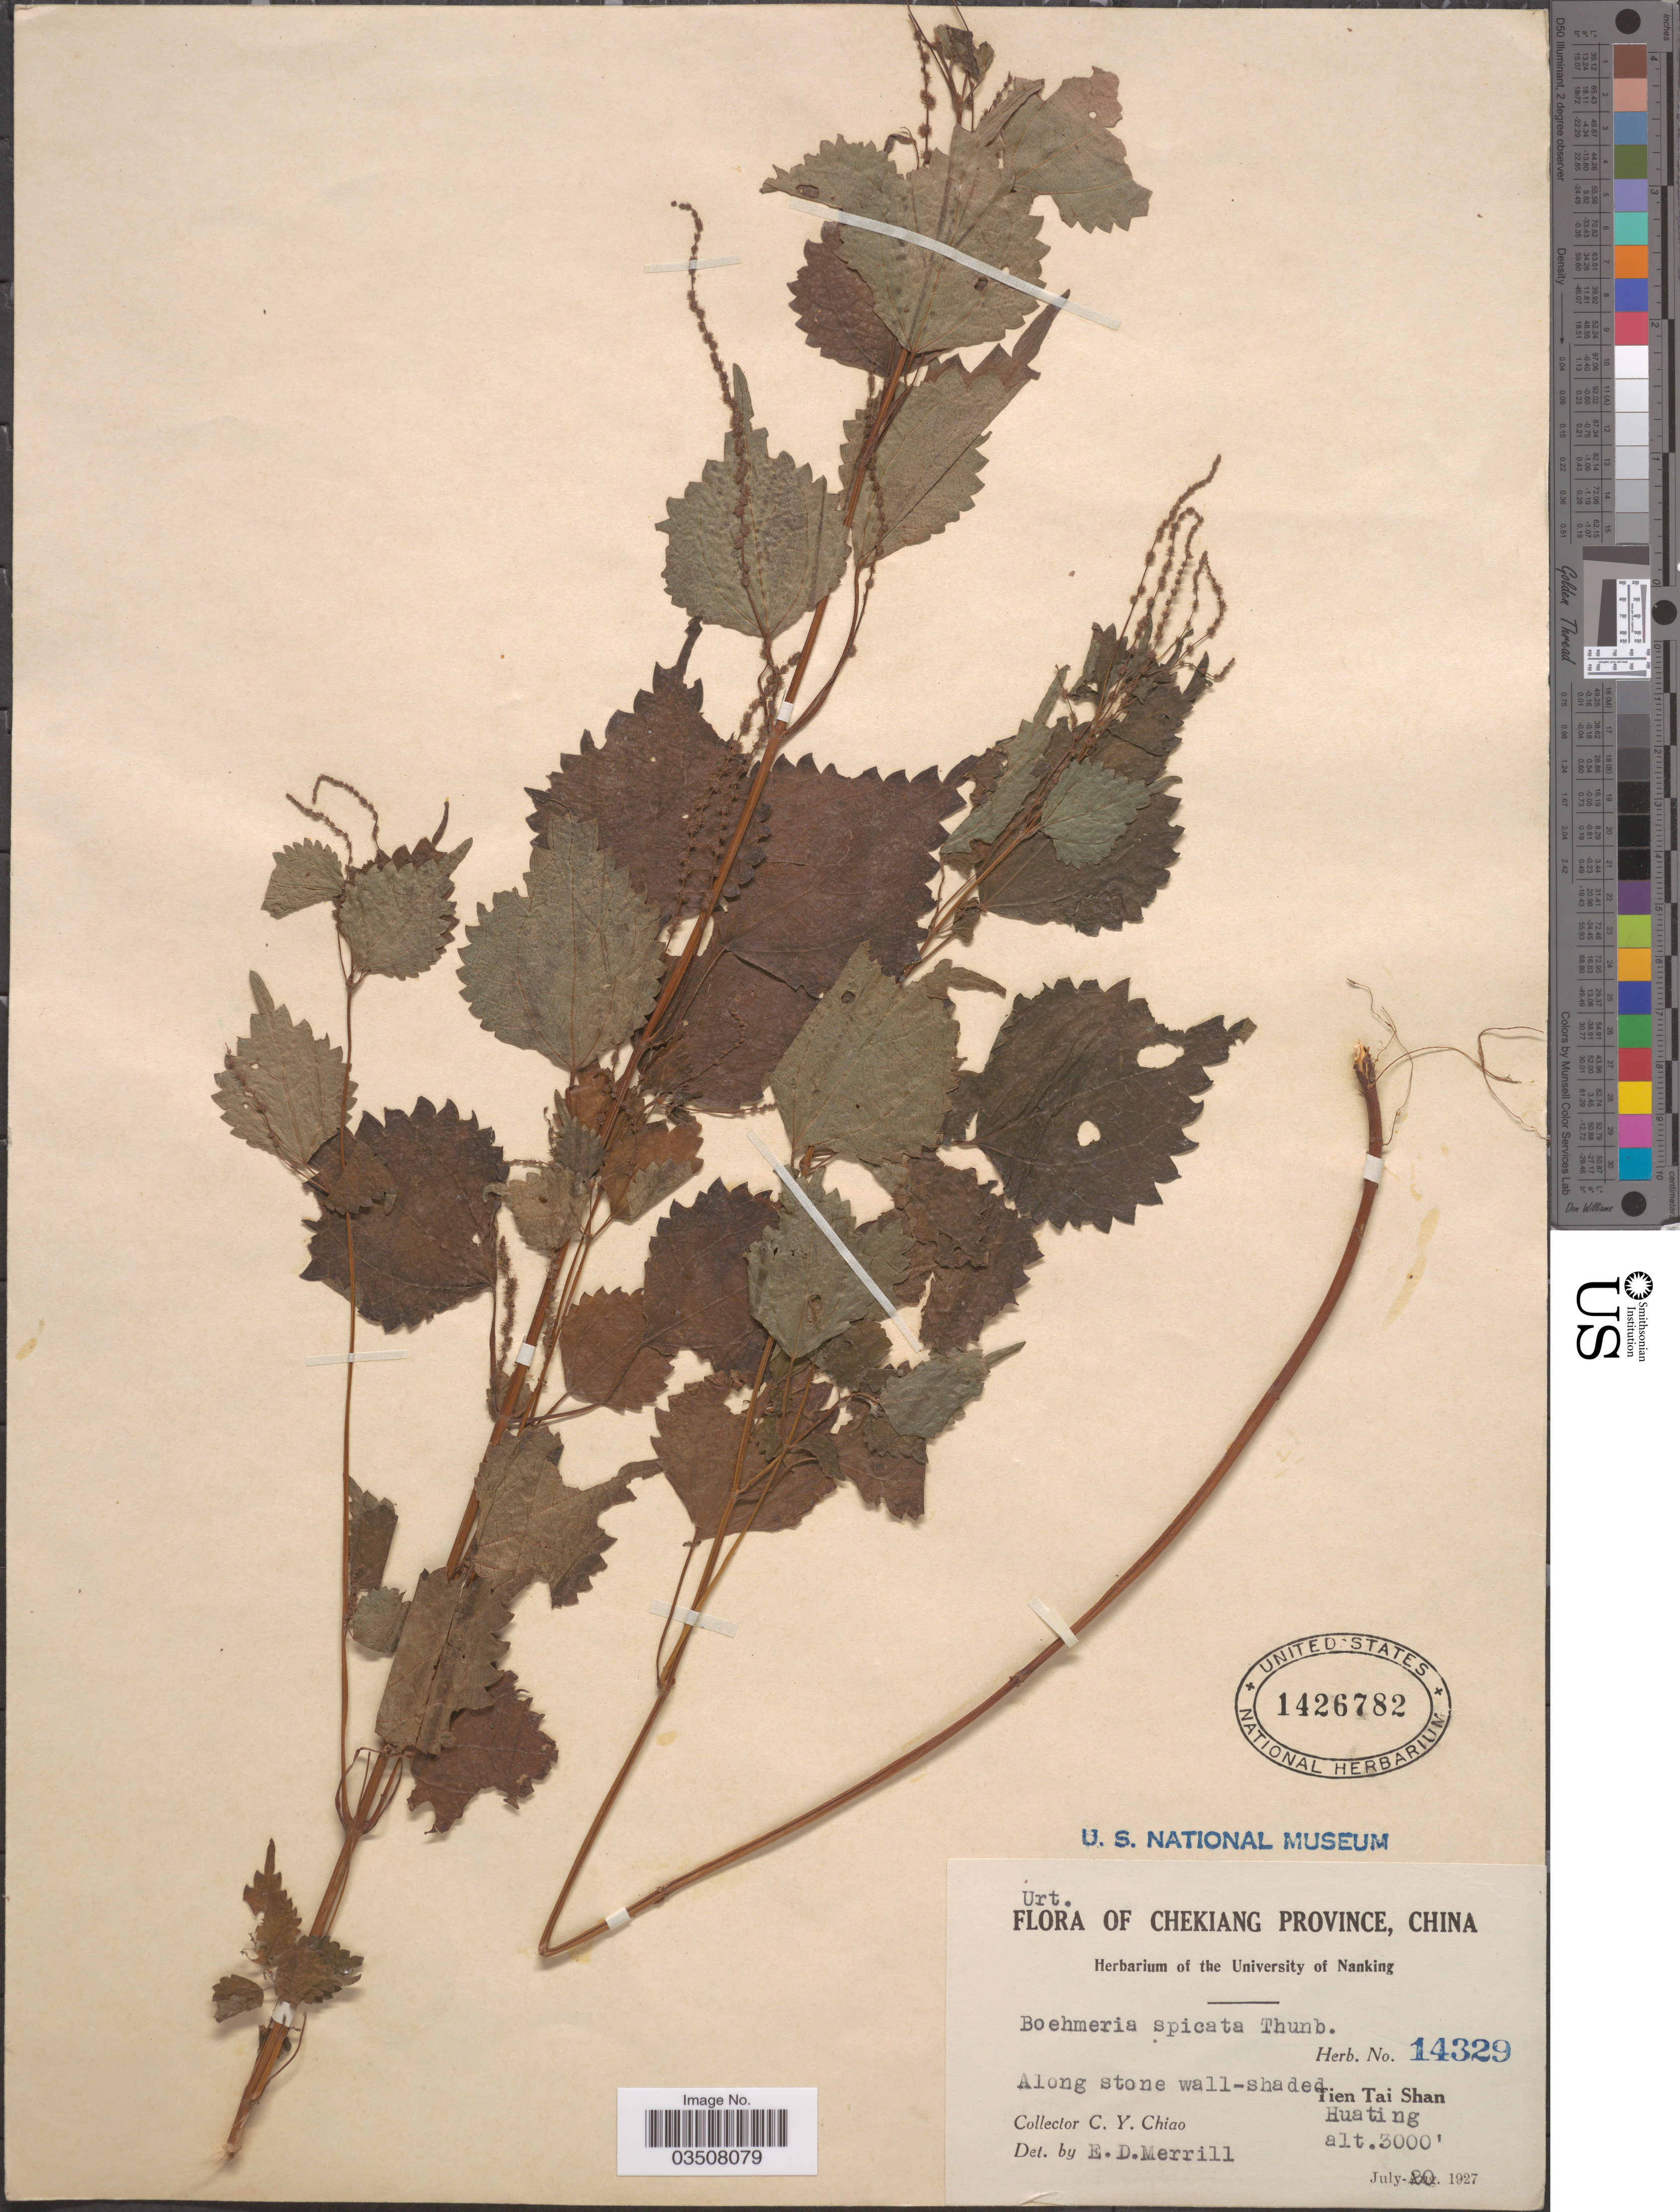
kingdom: Plantae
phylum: Tracheophyta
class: Magnoliopsida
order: Rosales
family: Urticaceae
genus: Boehmeria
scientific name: Boehmeria spicata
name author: (Thunb.) Thunb.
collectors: C. Y. Chiao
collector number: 14329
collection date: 1927-07-20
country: China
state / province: Zhejiang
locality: Chekiang Province, Along stone wall-shaded, Tien Tai Shan, Huating.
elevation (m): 914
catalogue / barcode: US 1426782